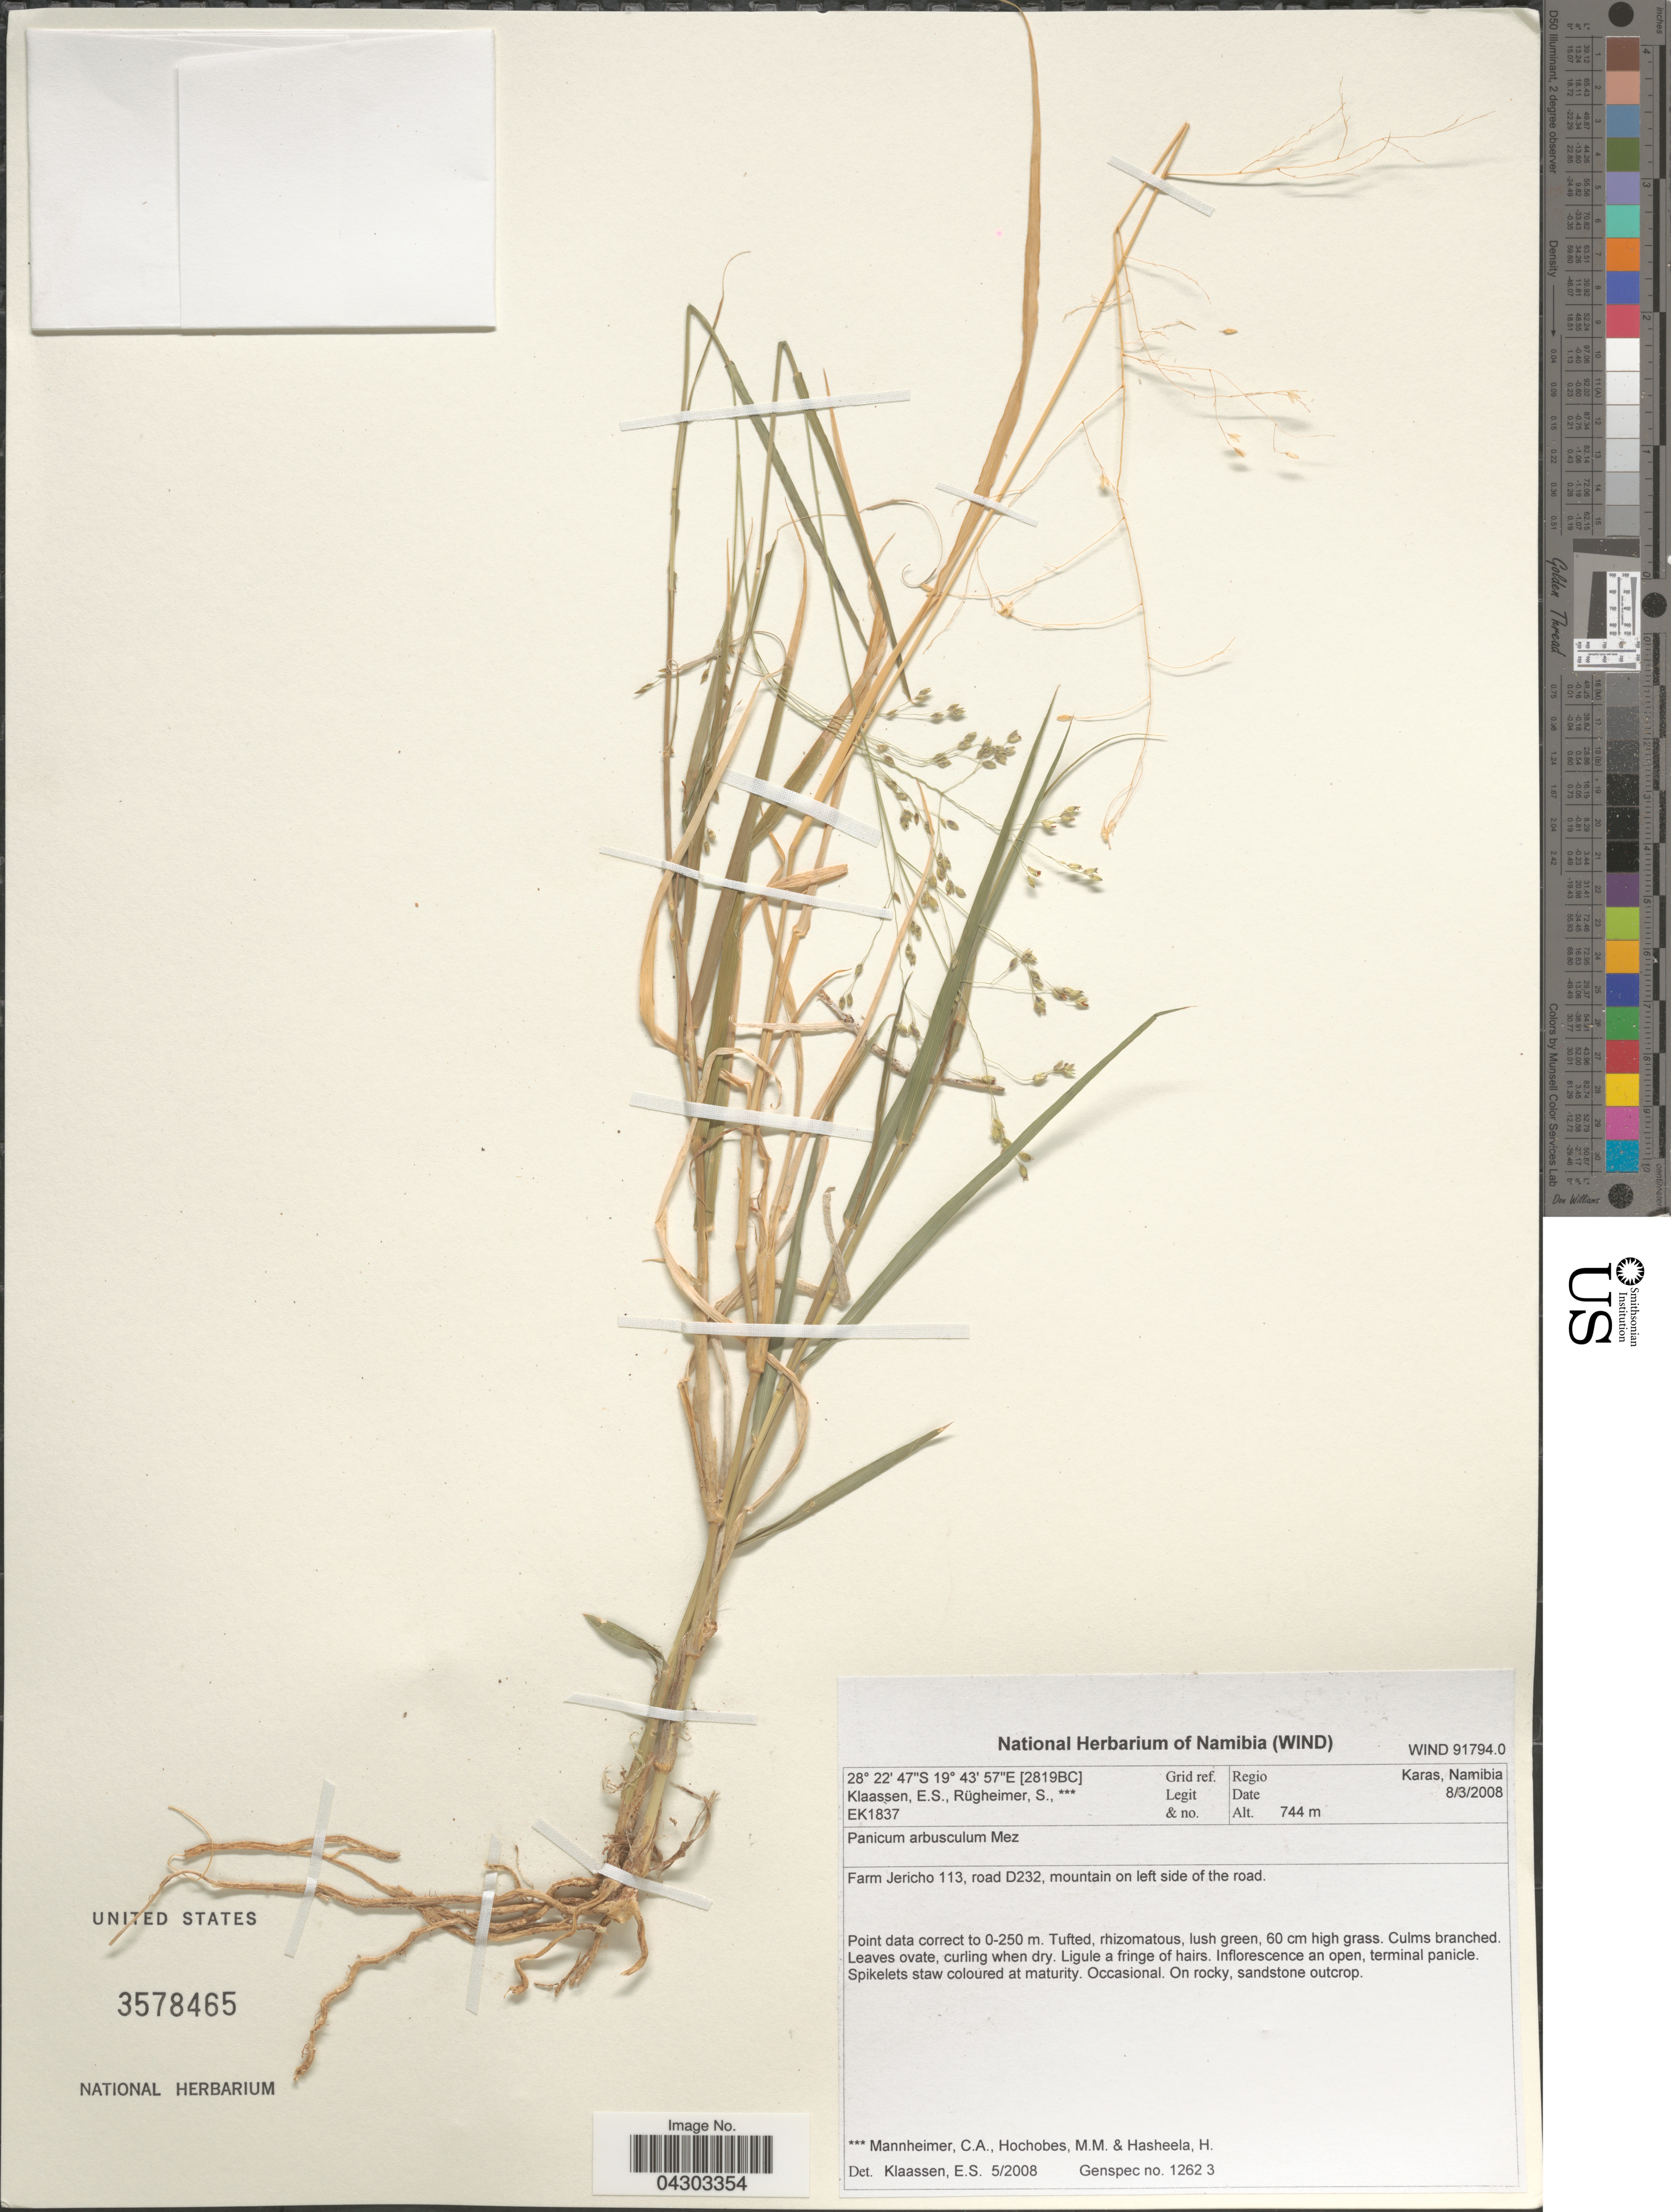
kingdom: Plantae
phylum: Tracheophyta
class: Liliopsida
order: Poales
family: Poaceae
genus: Panicum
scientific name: Panicum arbusculum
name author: Mez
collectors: E. S. Klaassen, S. Rugheimer, C. A. Mannheimer, M. Hochobes & H. Hasheela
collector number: EK1837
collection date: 2008-03-08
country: Namibia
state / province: Karas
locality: Grid ref. [2819BC]. Regio Karas, Namibia. Farm Jericho 113, road D232, mountain on left side of the road. Occasional. On rocky, sandstone outcrop.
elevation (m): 744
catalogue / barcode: US 3578465